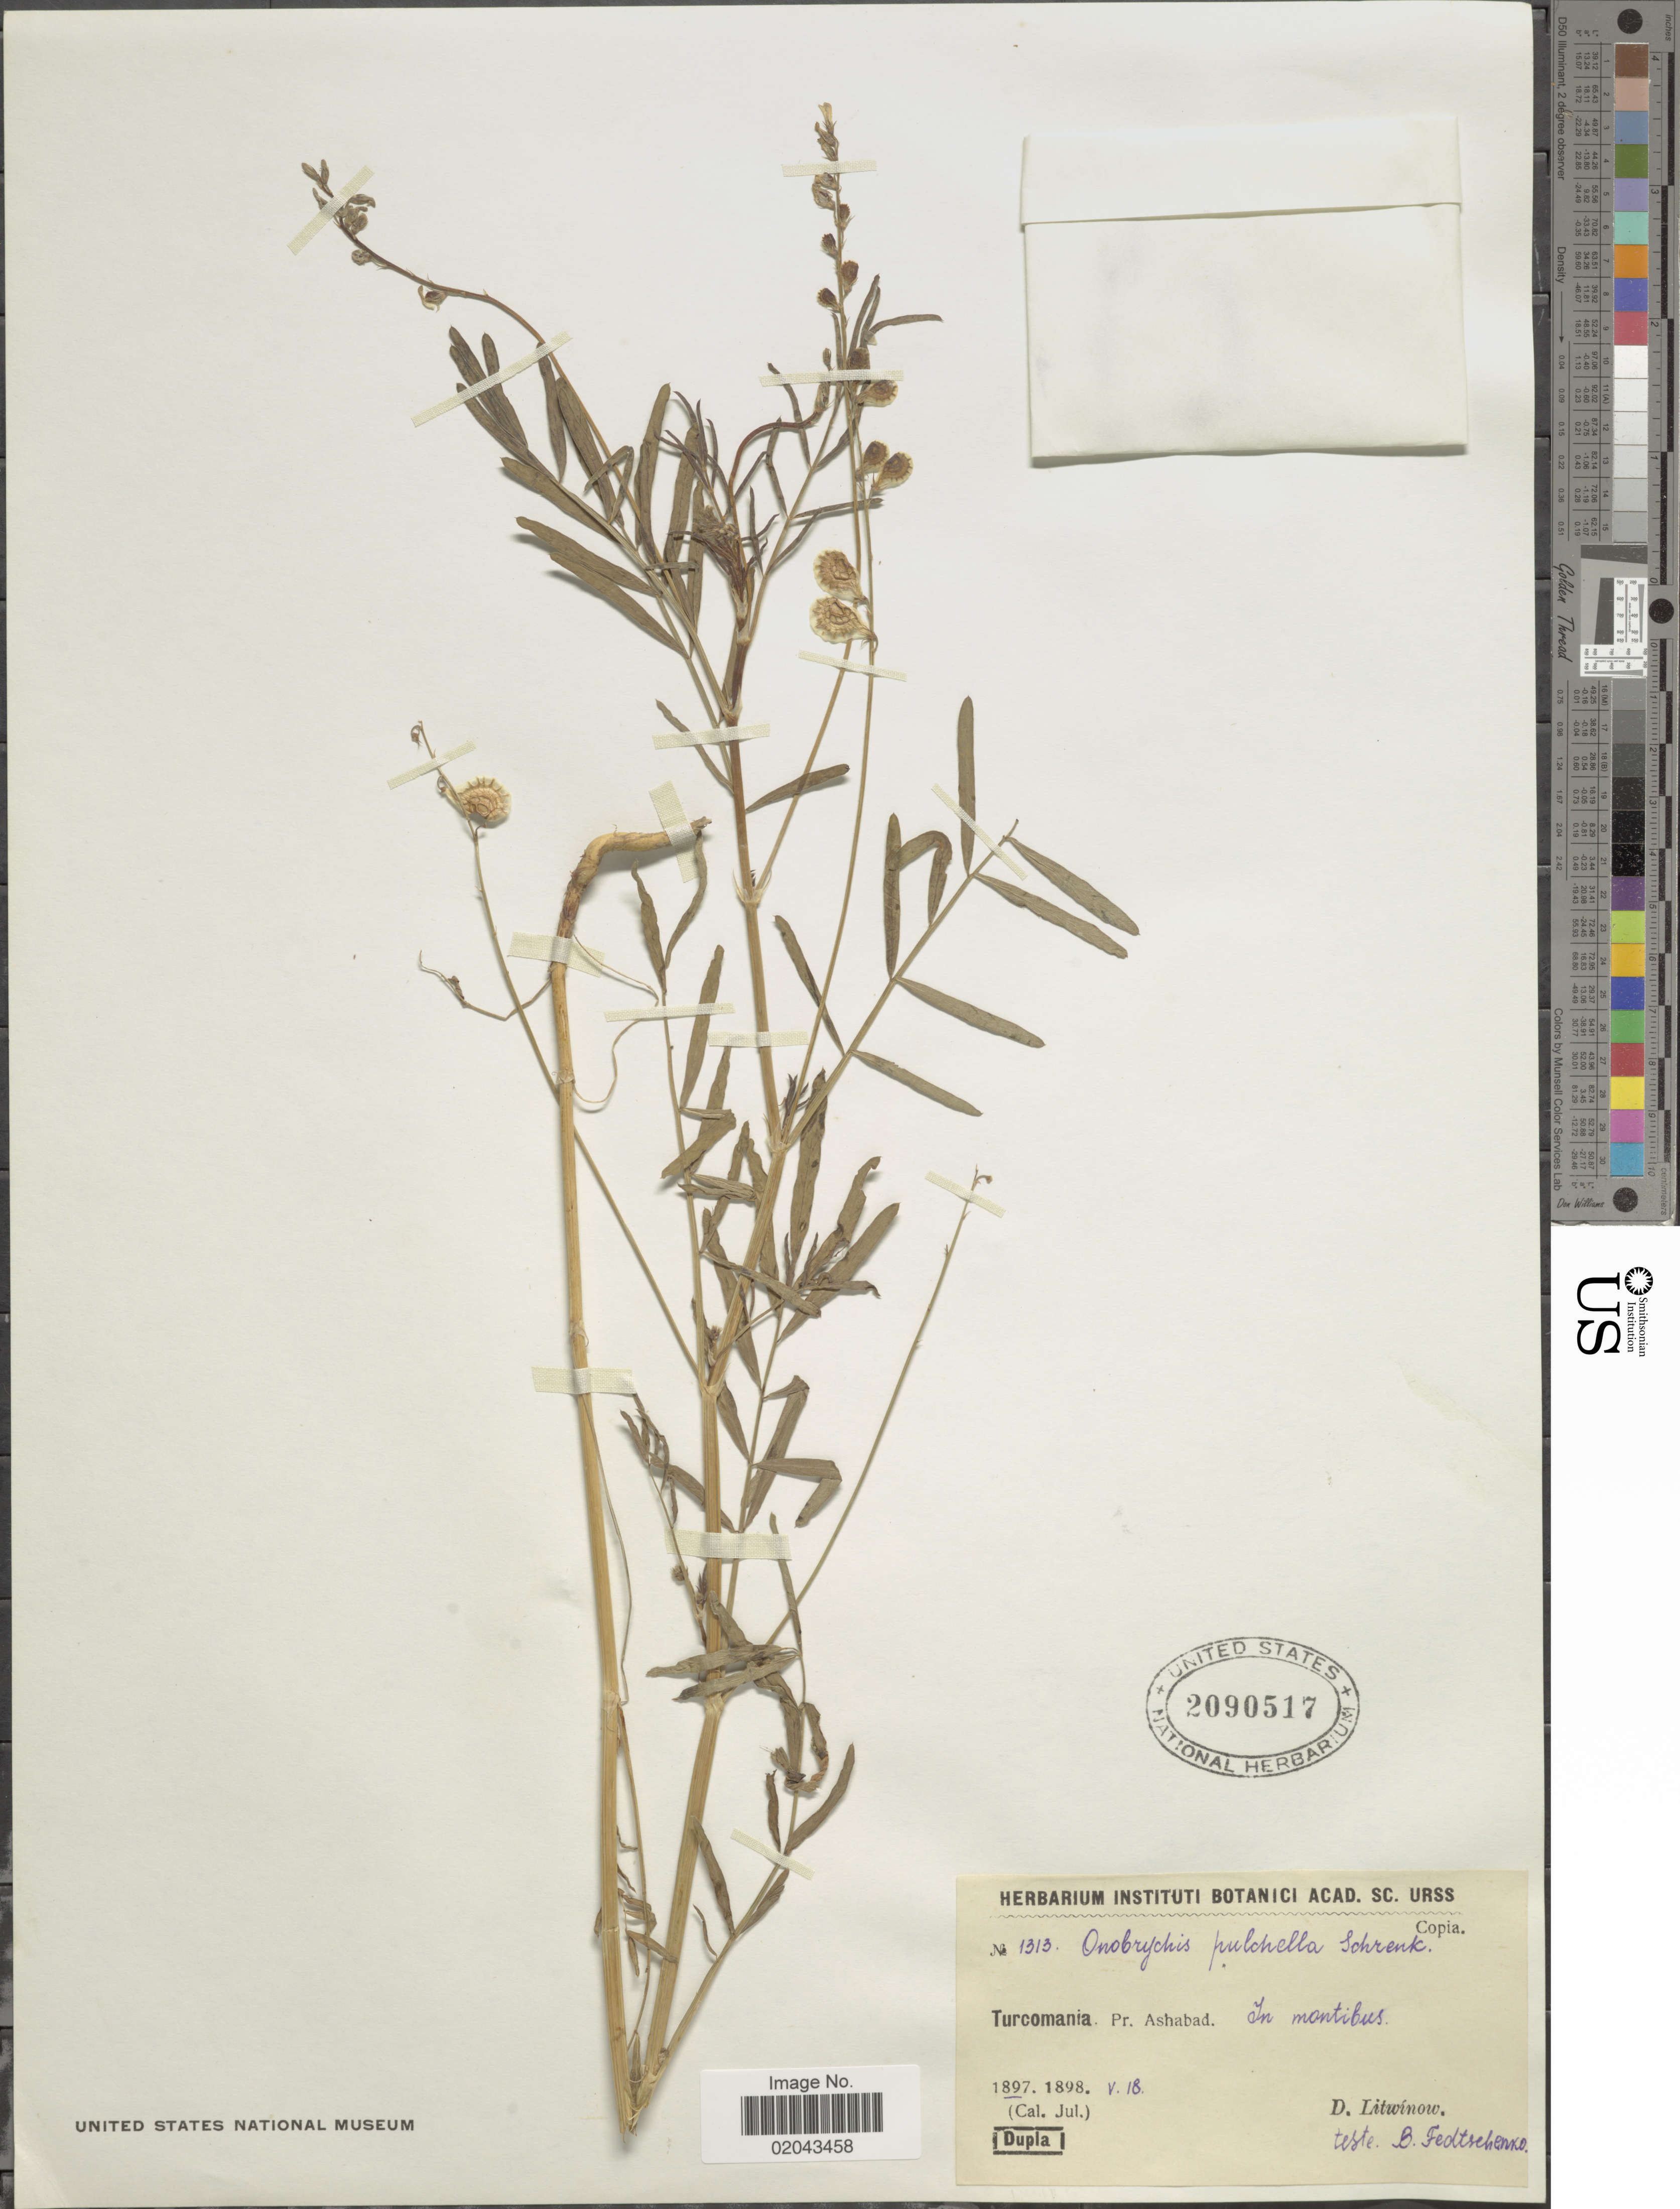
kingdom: Plantae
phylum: Tracheophyta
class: Magnoliopsida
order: Fabales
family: Fabaceae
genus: Onobrychis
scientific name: Onobrychis pulchella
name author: Schrenk ex Fisch. & C.A. Mey.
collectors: D. Litwinow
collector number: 1313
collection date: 1897-05-18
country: Turkmenistan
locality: Turcomania, Pr. Ashabad, in montibus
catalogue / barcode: US 2090517